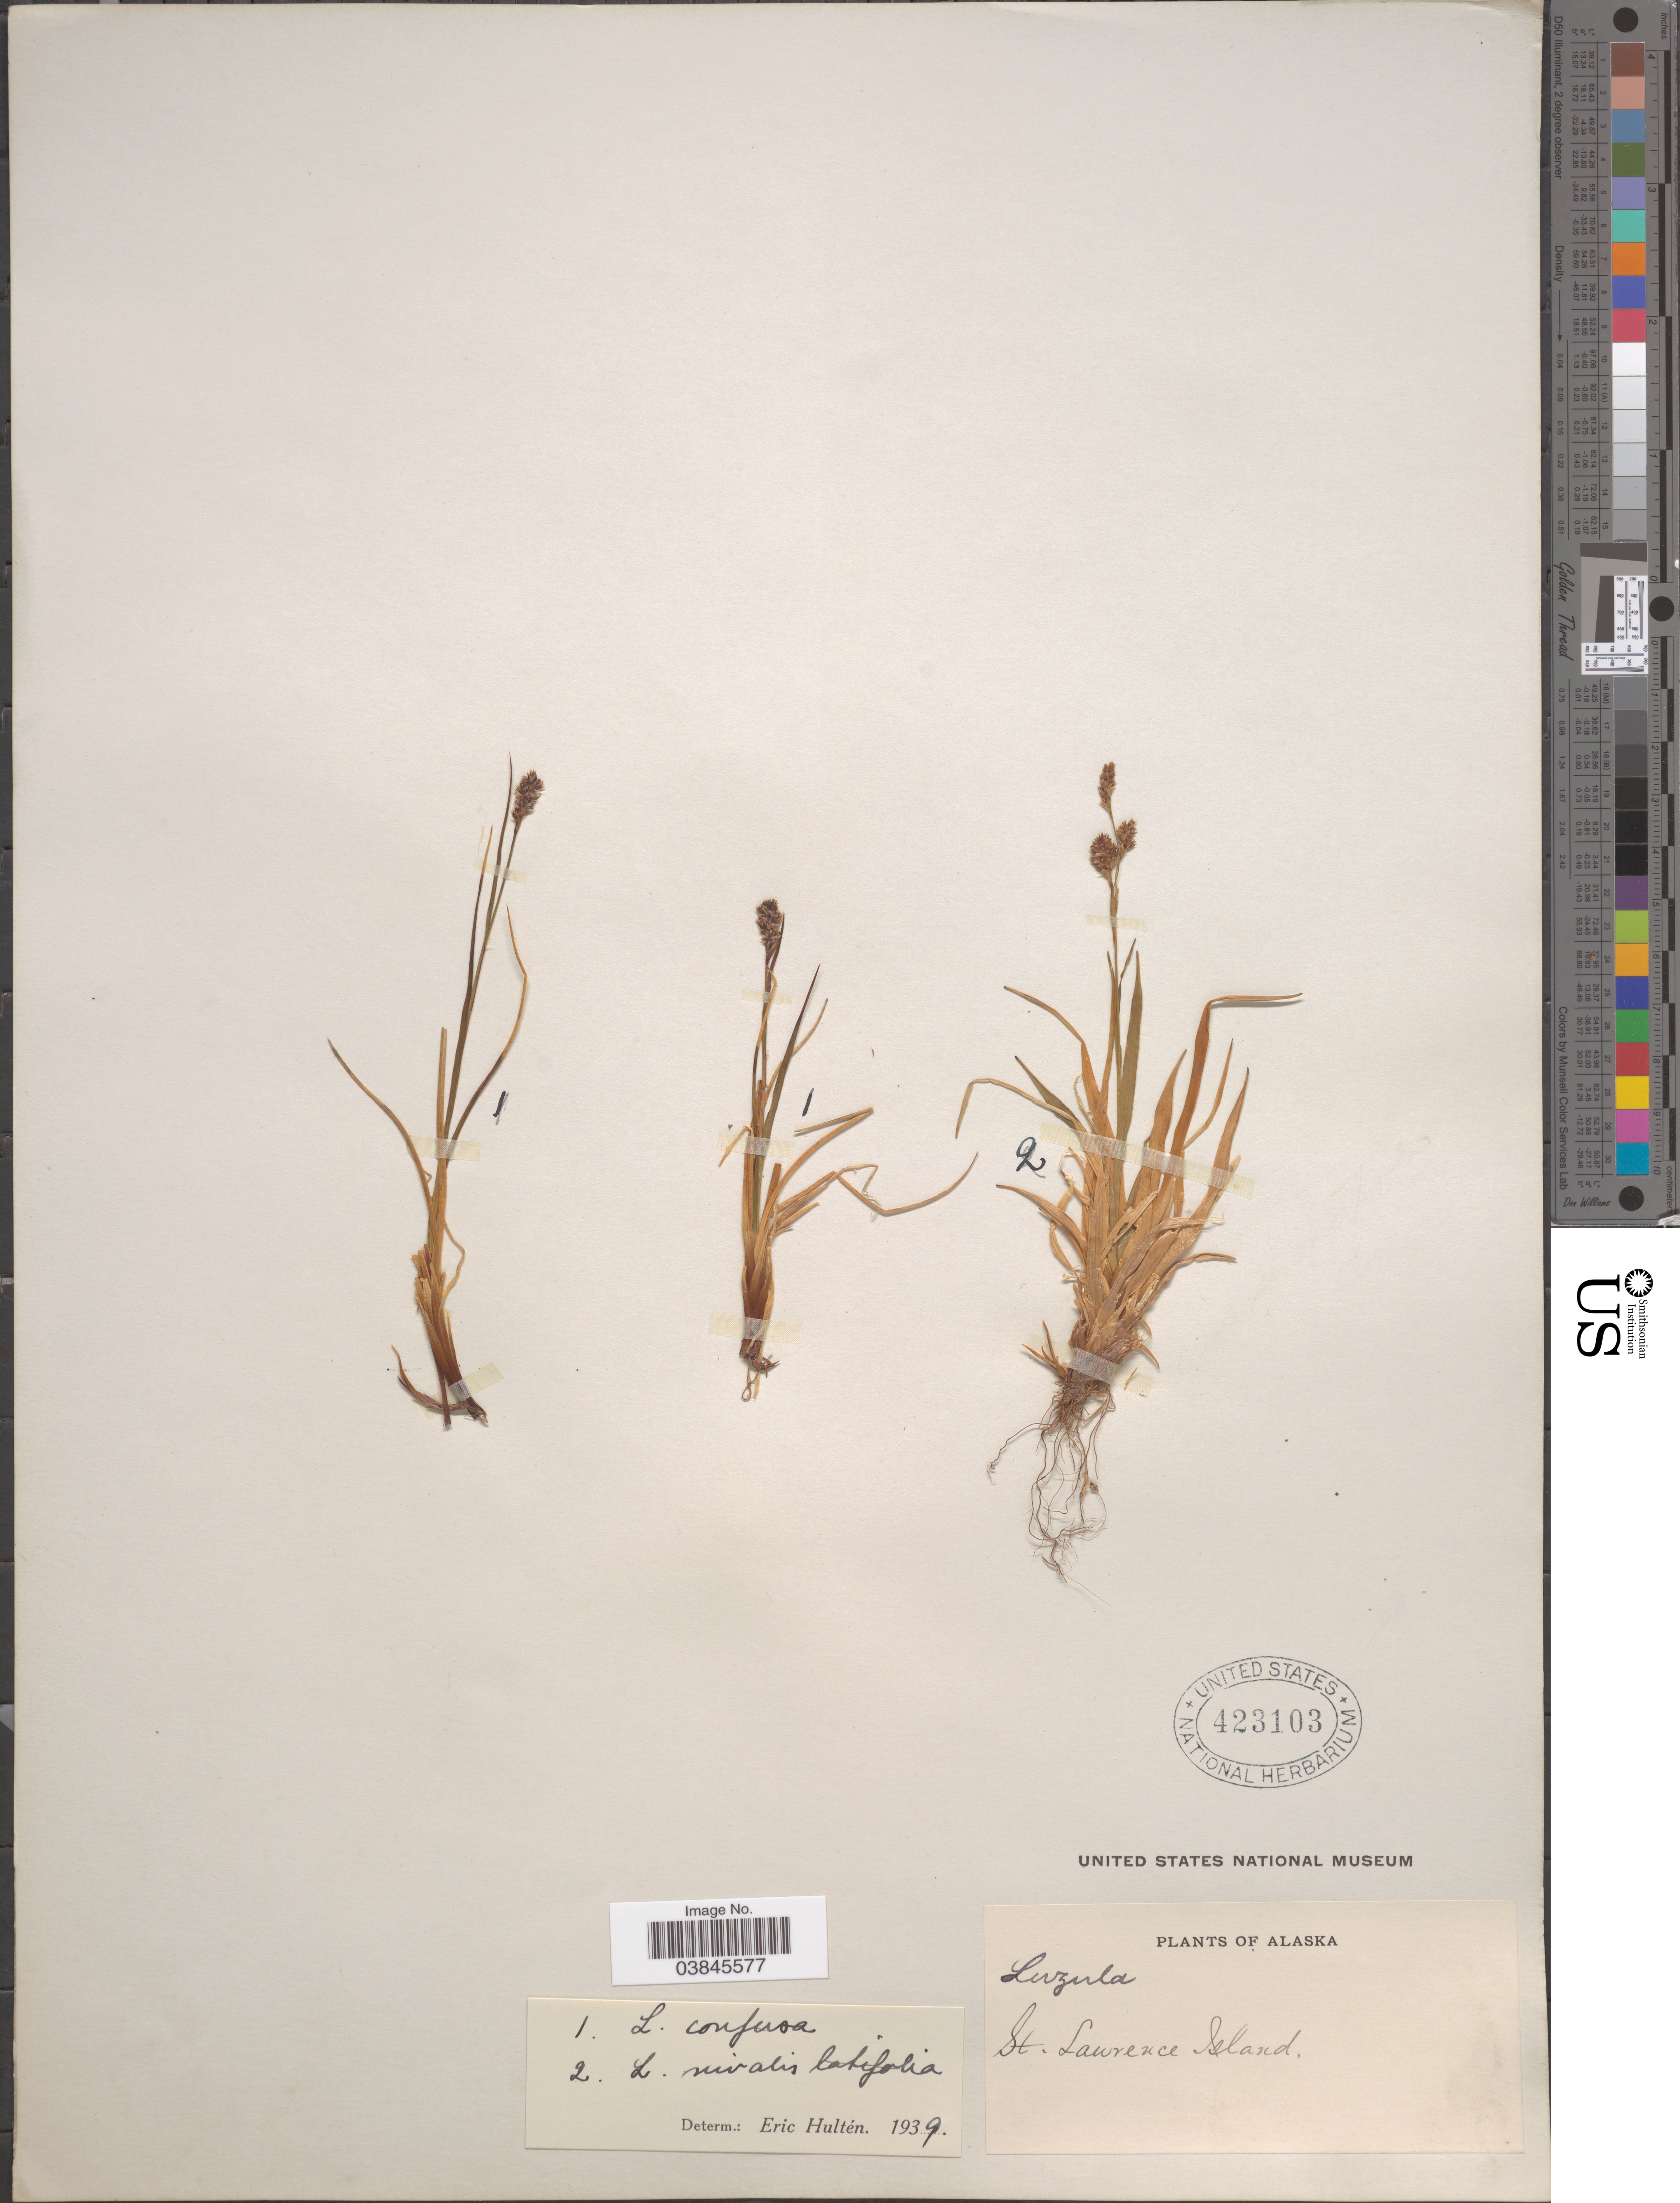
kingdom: Plantae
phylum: Tracheophyta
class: Liliopsida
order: Poales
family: Juncaceae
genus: Luzula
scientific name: Luzula confusa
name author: Lindeb.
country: United States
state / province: Alaska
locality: St. Laurence Island.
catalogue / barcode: US 423103